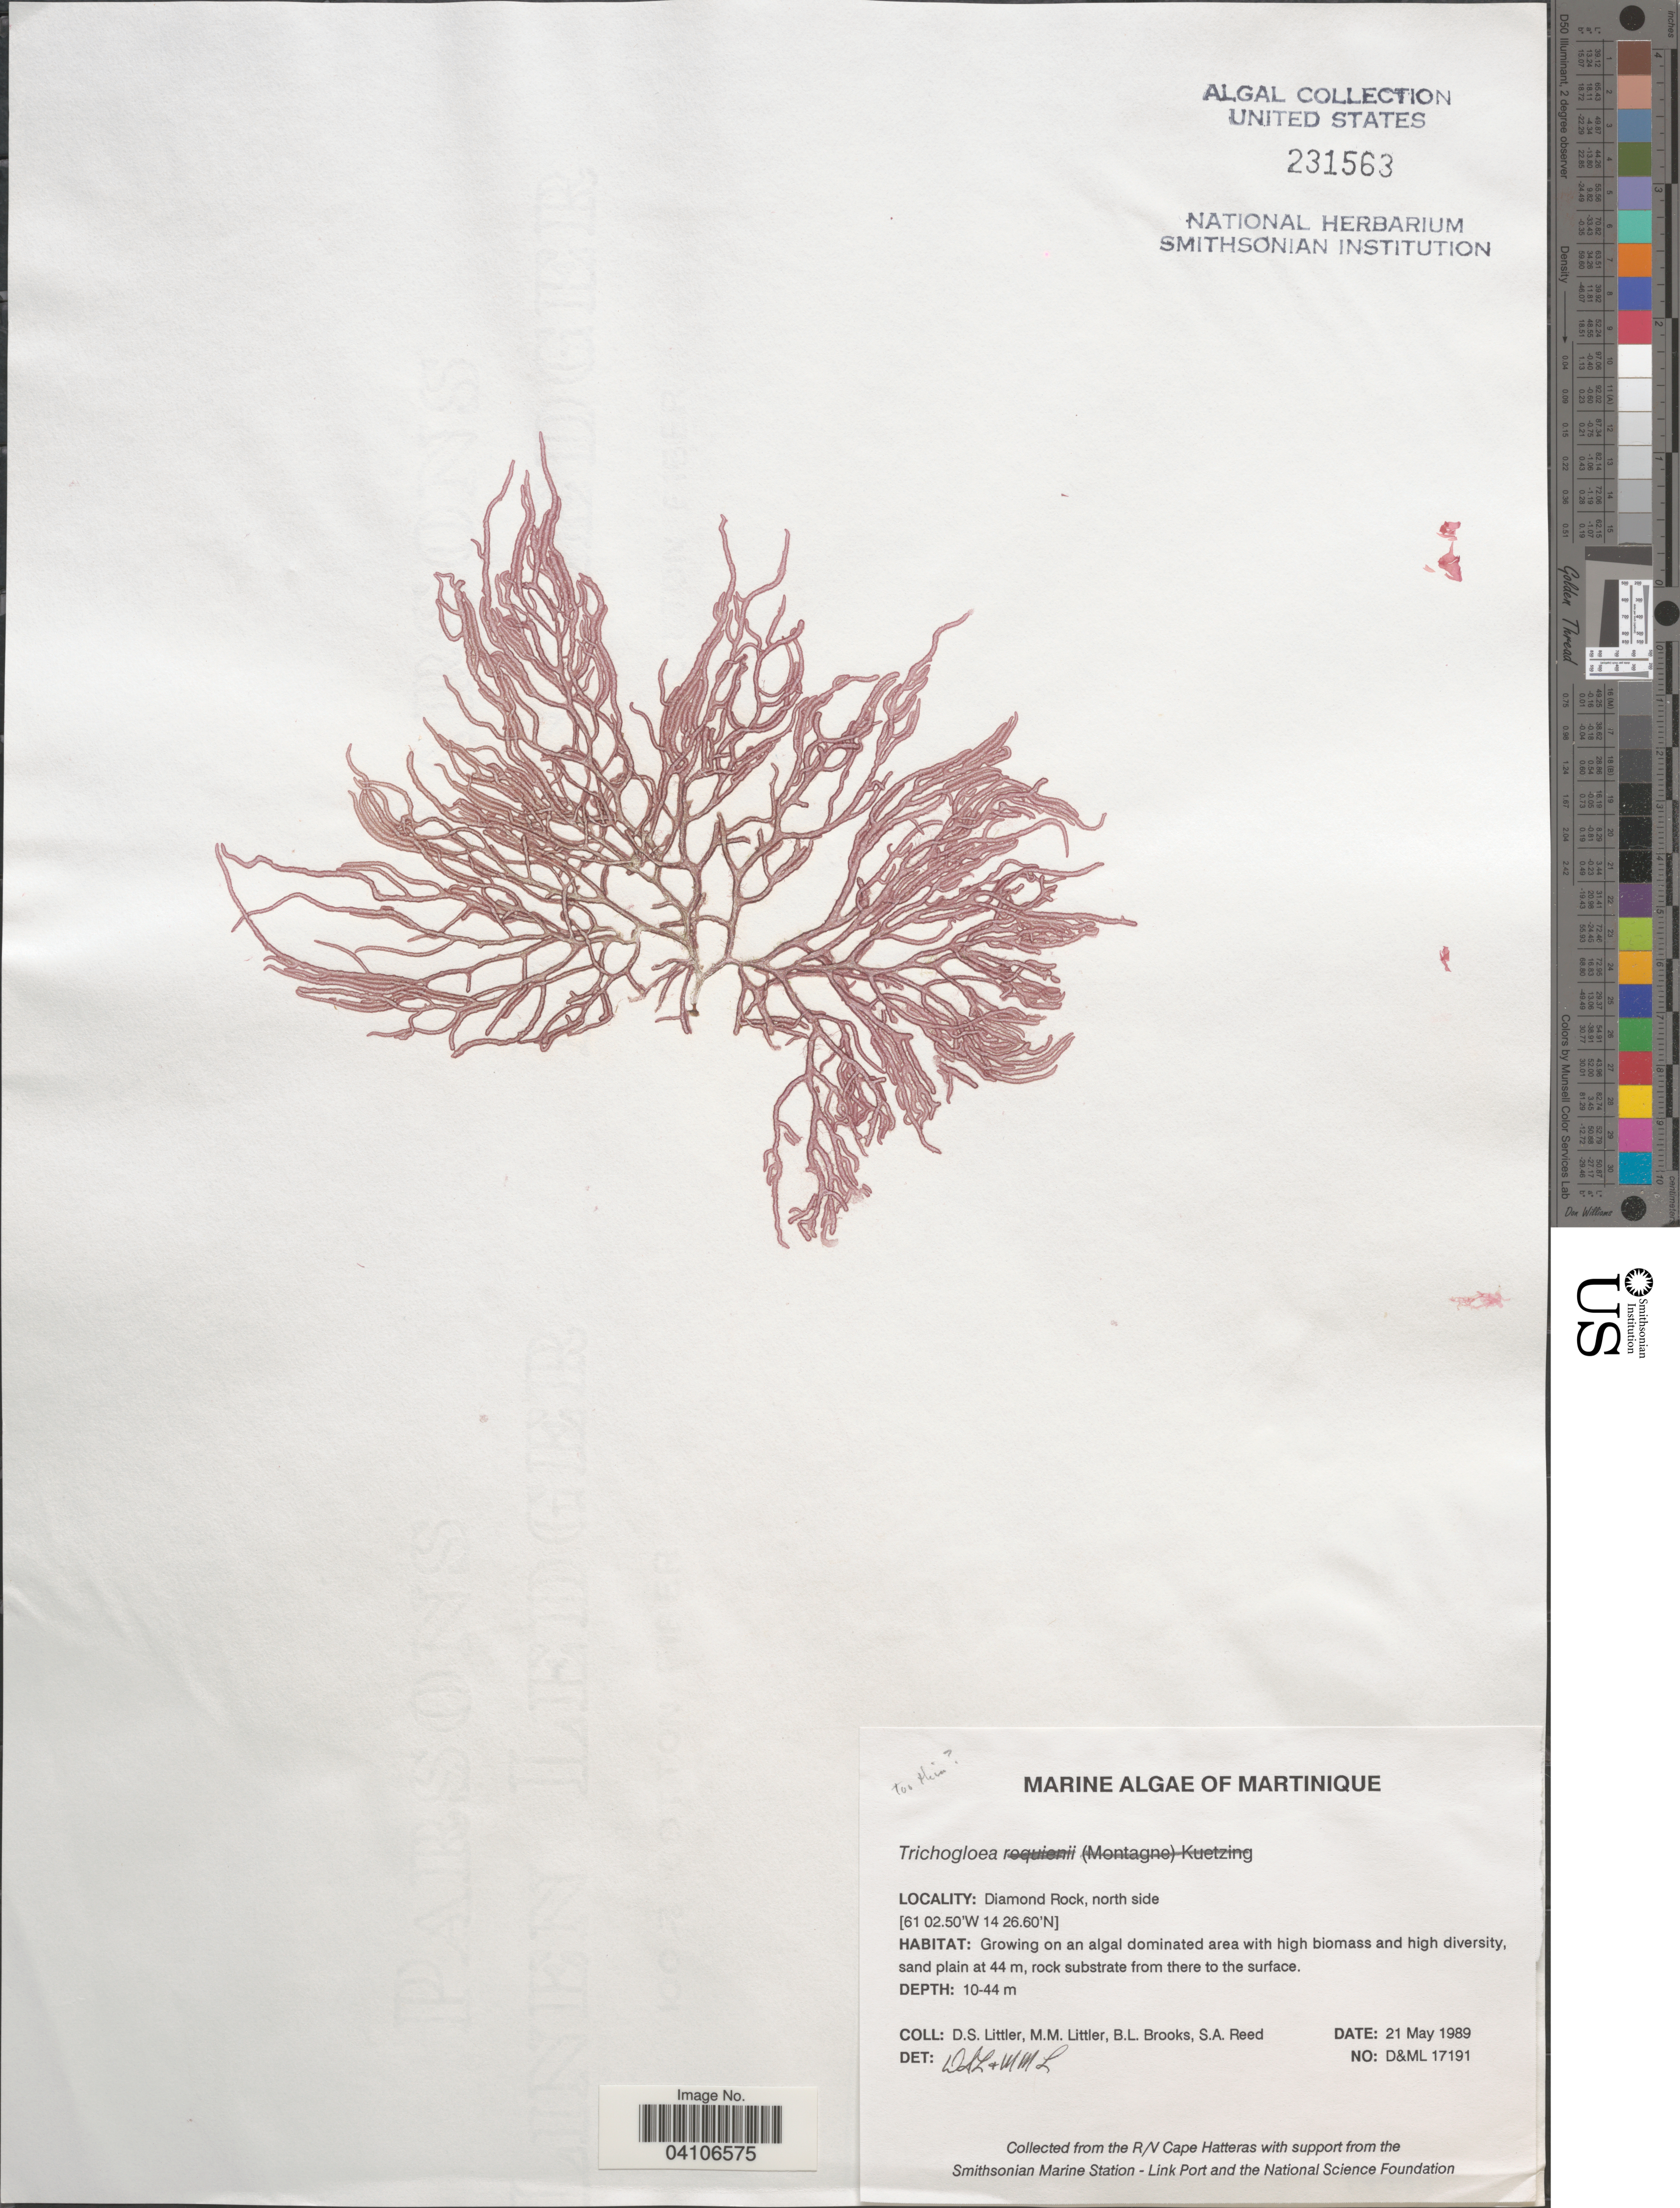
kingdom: Plantae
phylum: Rhodophyta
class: Florideophyceae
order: Nemaliales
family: Liagoraceae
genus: Trichogloea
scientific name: Trichogloea sp.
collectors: D. S. Littler, B. Brooks & S. Reed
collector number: D&ML 17191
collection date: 1989-05-21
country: Martinique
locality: Diamond Rock, north side.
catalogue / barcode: US 231563